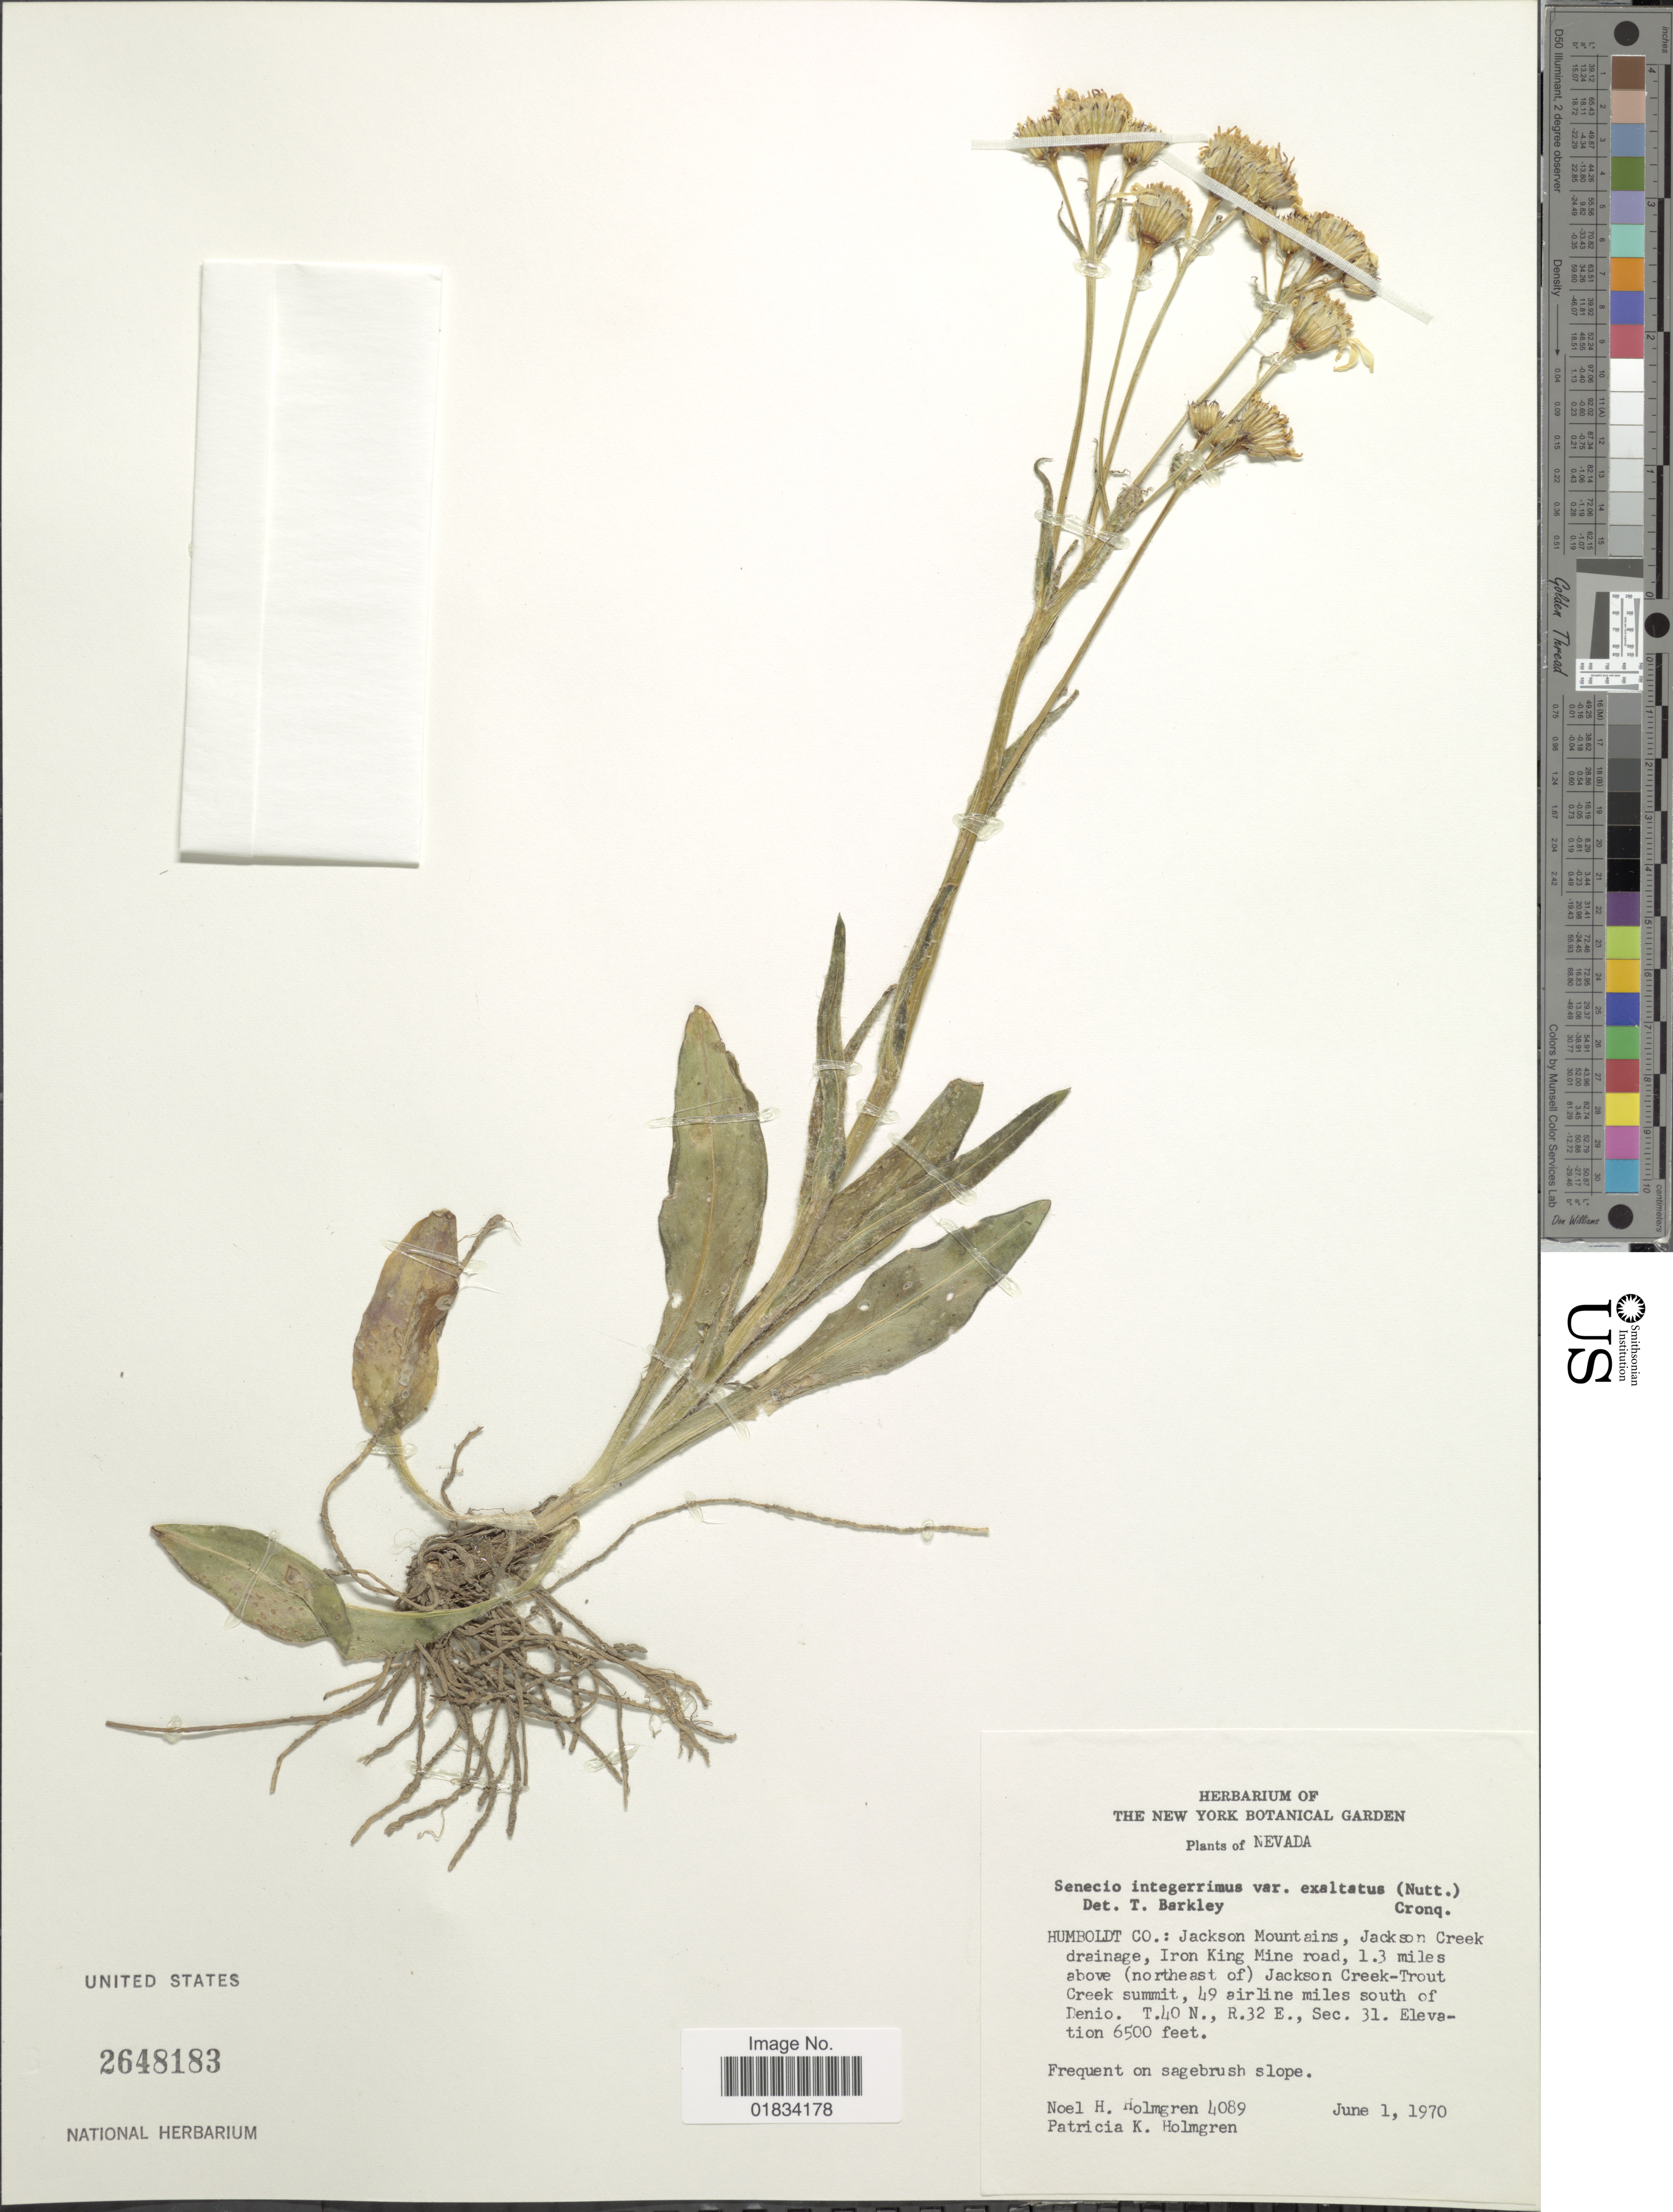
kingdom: Plantae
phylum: Tracheophyta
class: Magnoliopsida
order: Asterales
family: Asteraceae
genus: Senecio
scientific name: Senecio integerrimus var. exaltatus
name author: (Nutt.) Cronq.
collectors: N. H. Holmgren & P. K. Holmgren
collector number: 4089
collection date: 1970-06-01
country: United States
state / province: Nevada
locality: Humboldt Co.: Jackson Mountains, Jackson Creek drainage, Iron King Mine Road, 1.3 miles above (northeast of) Jackson Creek-Trout Creek summit, 49 airline miles south of Denio T40N, R32E, Sec. 31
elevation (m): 1981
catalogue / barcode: US 2648183